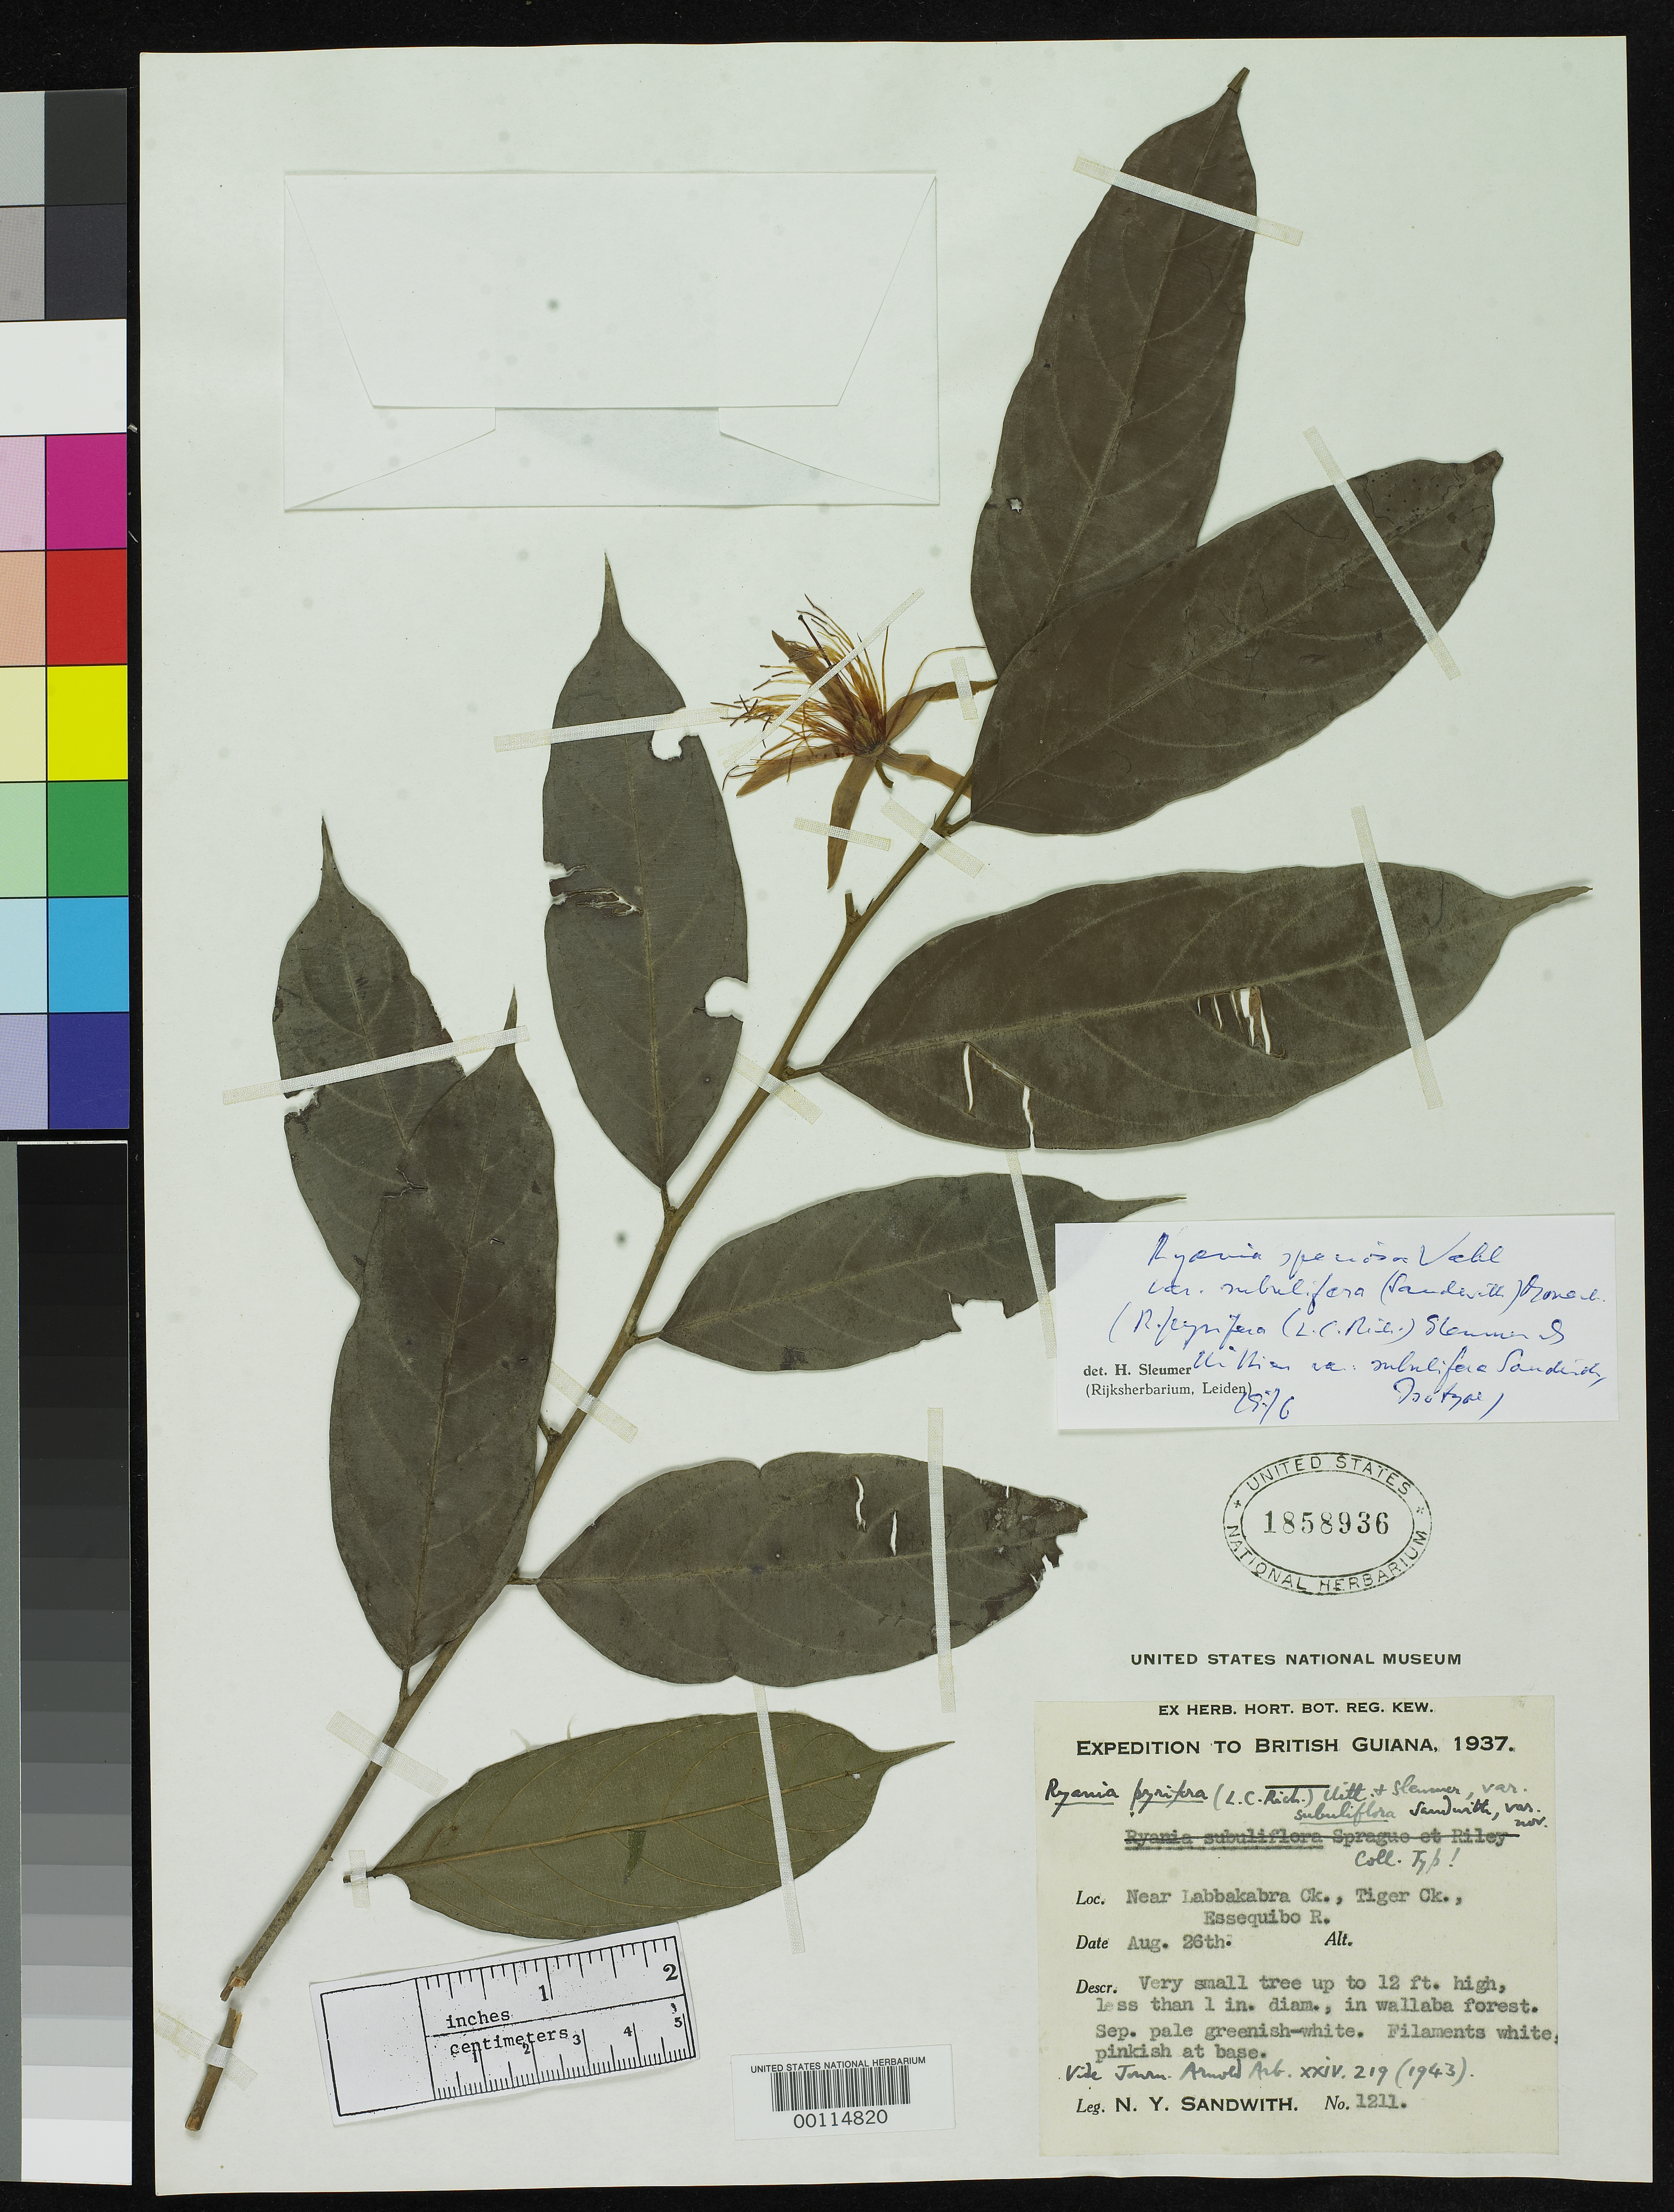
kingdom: Plantae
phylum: Tracheophyta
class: Magnoliopsida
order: Malpighiales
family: Salicaceae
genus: Ryania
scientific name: Ryania pyrifera var. subuliflora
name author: Sandwith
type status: Isotype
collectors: N. Y. Sandwith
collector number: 1211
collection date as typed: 26 Aug 1937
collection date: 1937-08-26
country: Guyana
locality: Essequibo River.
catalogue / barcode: US 1858936